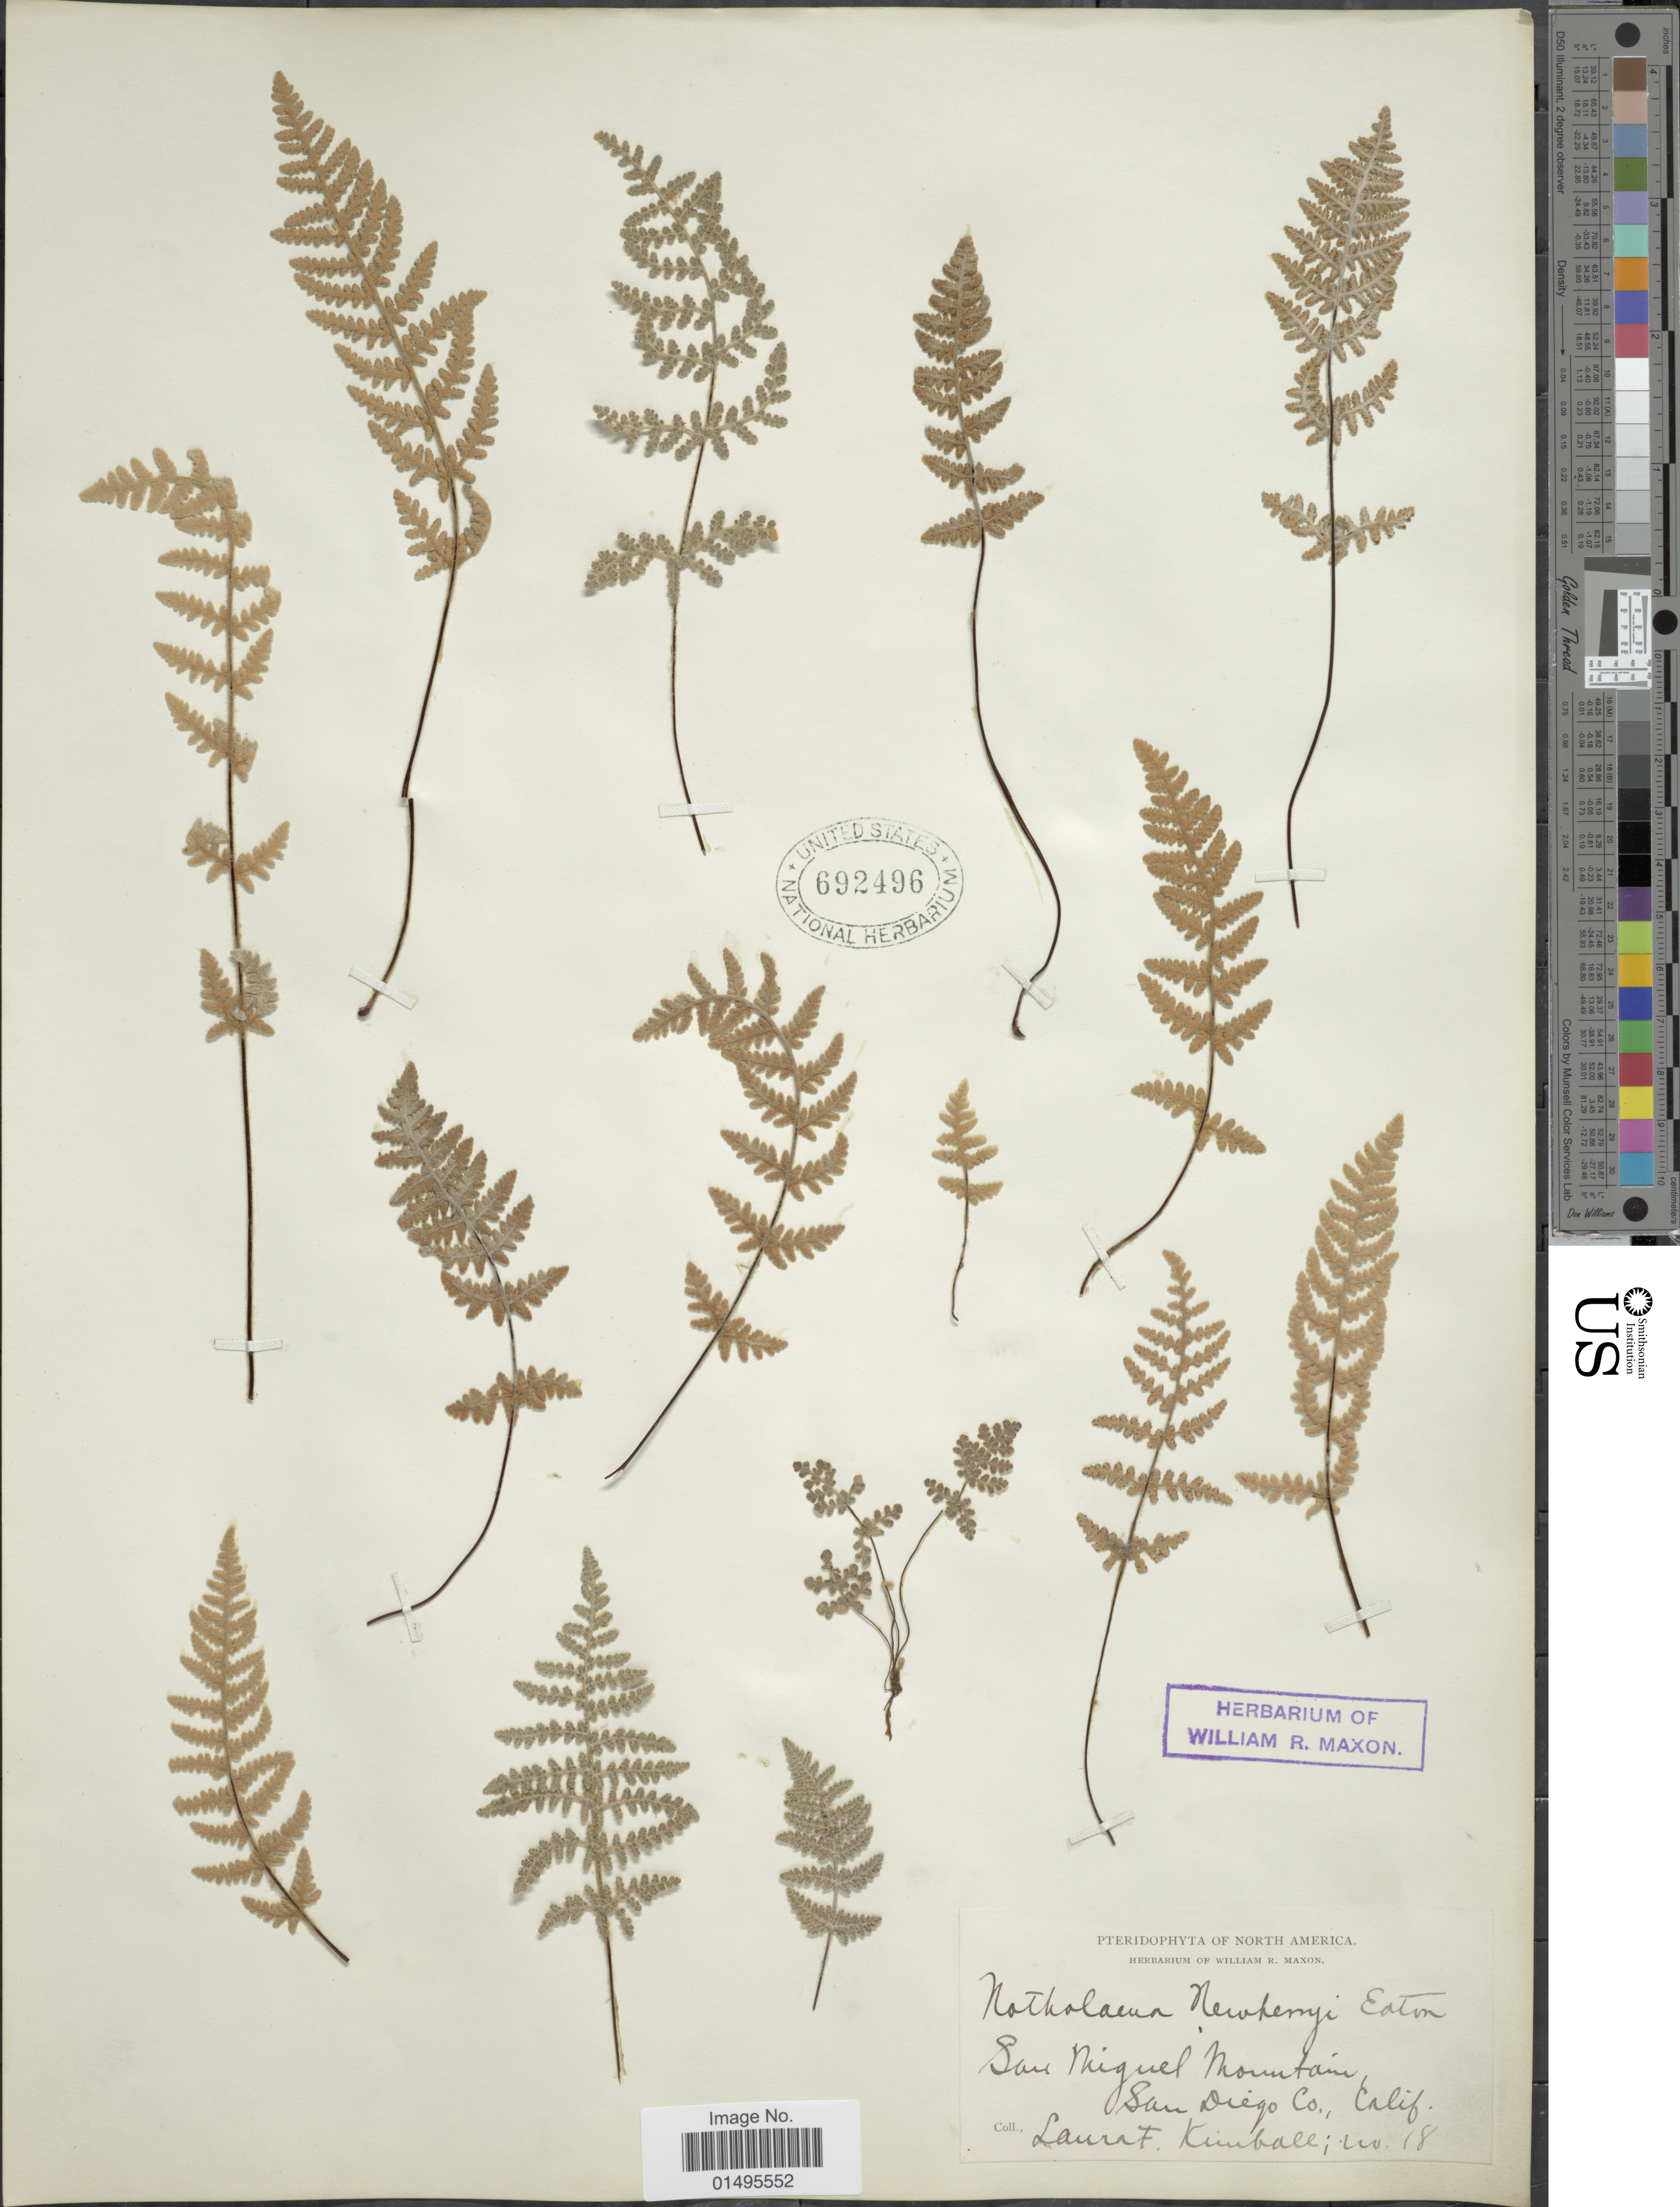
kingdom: Plantae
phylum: Tracheophyta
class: Polypodiopsida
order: Polypodiales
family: Pteridaceae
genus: Notholaena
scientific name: Notholaena newberryi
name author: D.C. Eaton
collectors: L. Kimball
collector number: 18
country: United States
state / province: California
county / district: San Diego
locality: San Miguel Mountain, San Diego Co.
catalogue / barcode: US 692496